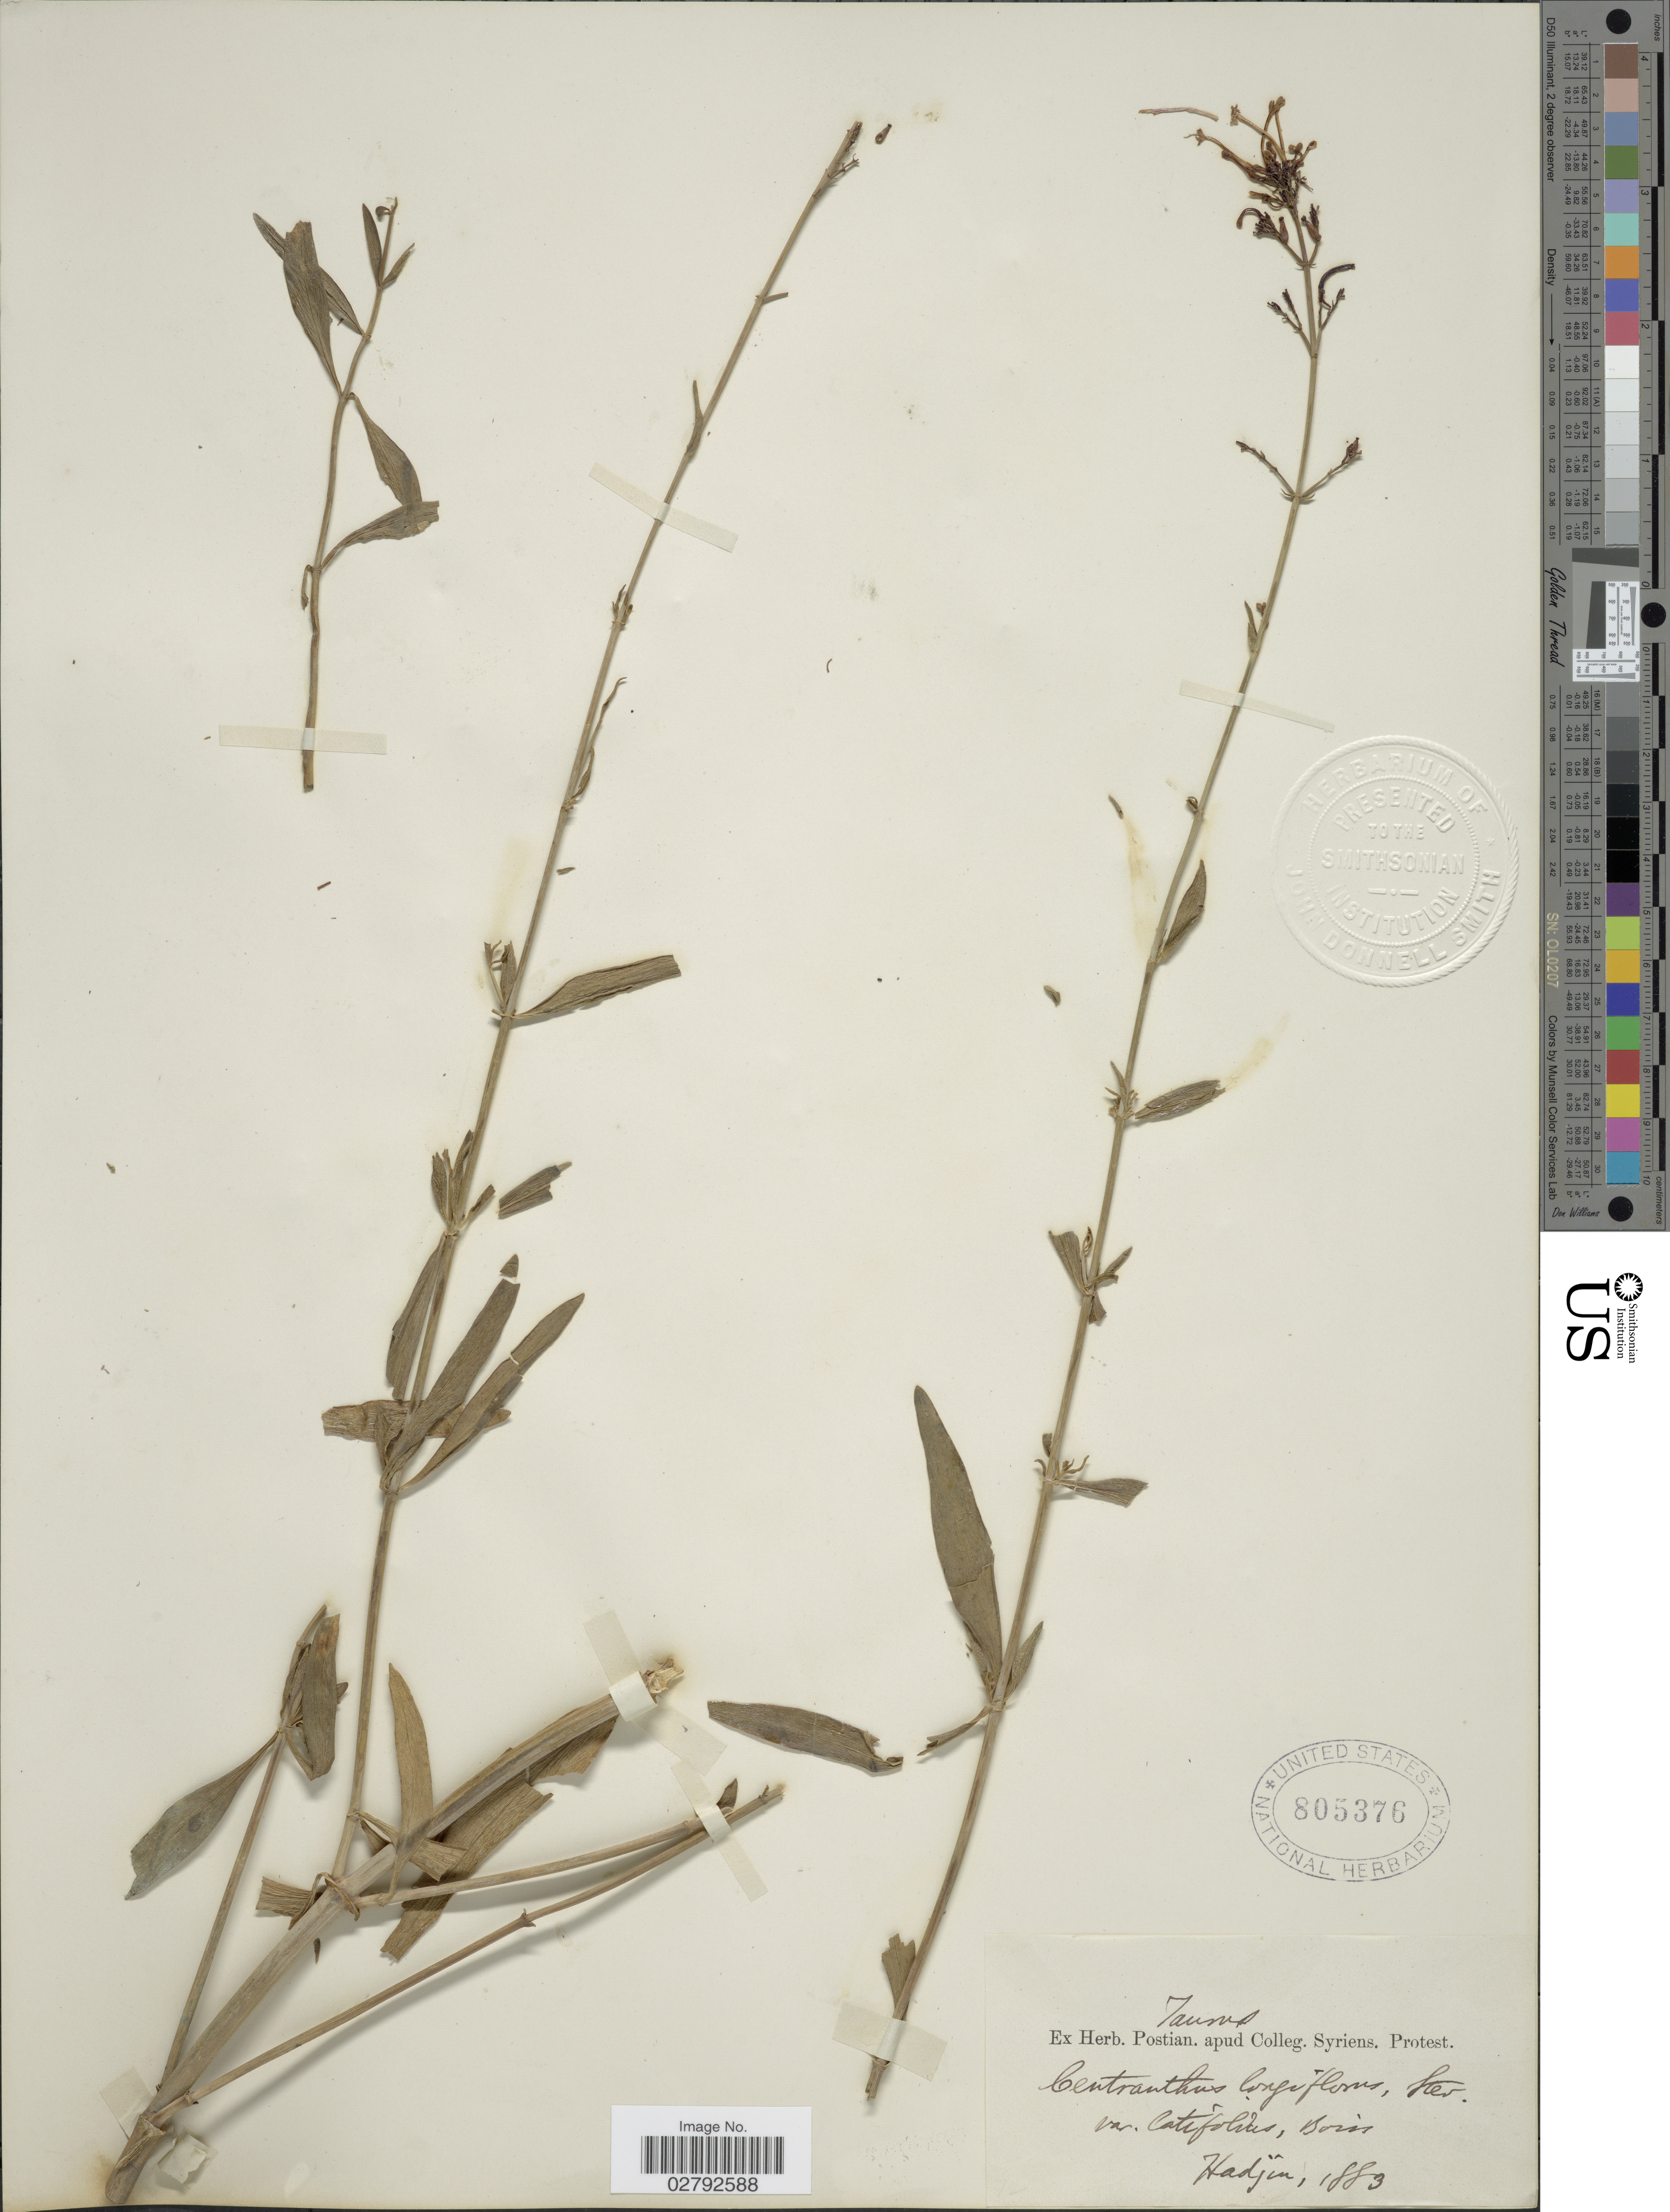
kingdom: Plantae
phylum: Tracheophyta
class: Magnoliopsida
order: Dipsacales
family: Caprifoliaceae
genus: Centranthus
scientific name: Centranthus longiflorus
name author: Steven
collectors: Hadjni, --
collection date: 1883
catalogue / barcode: US 805376